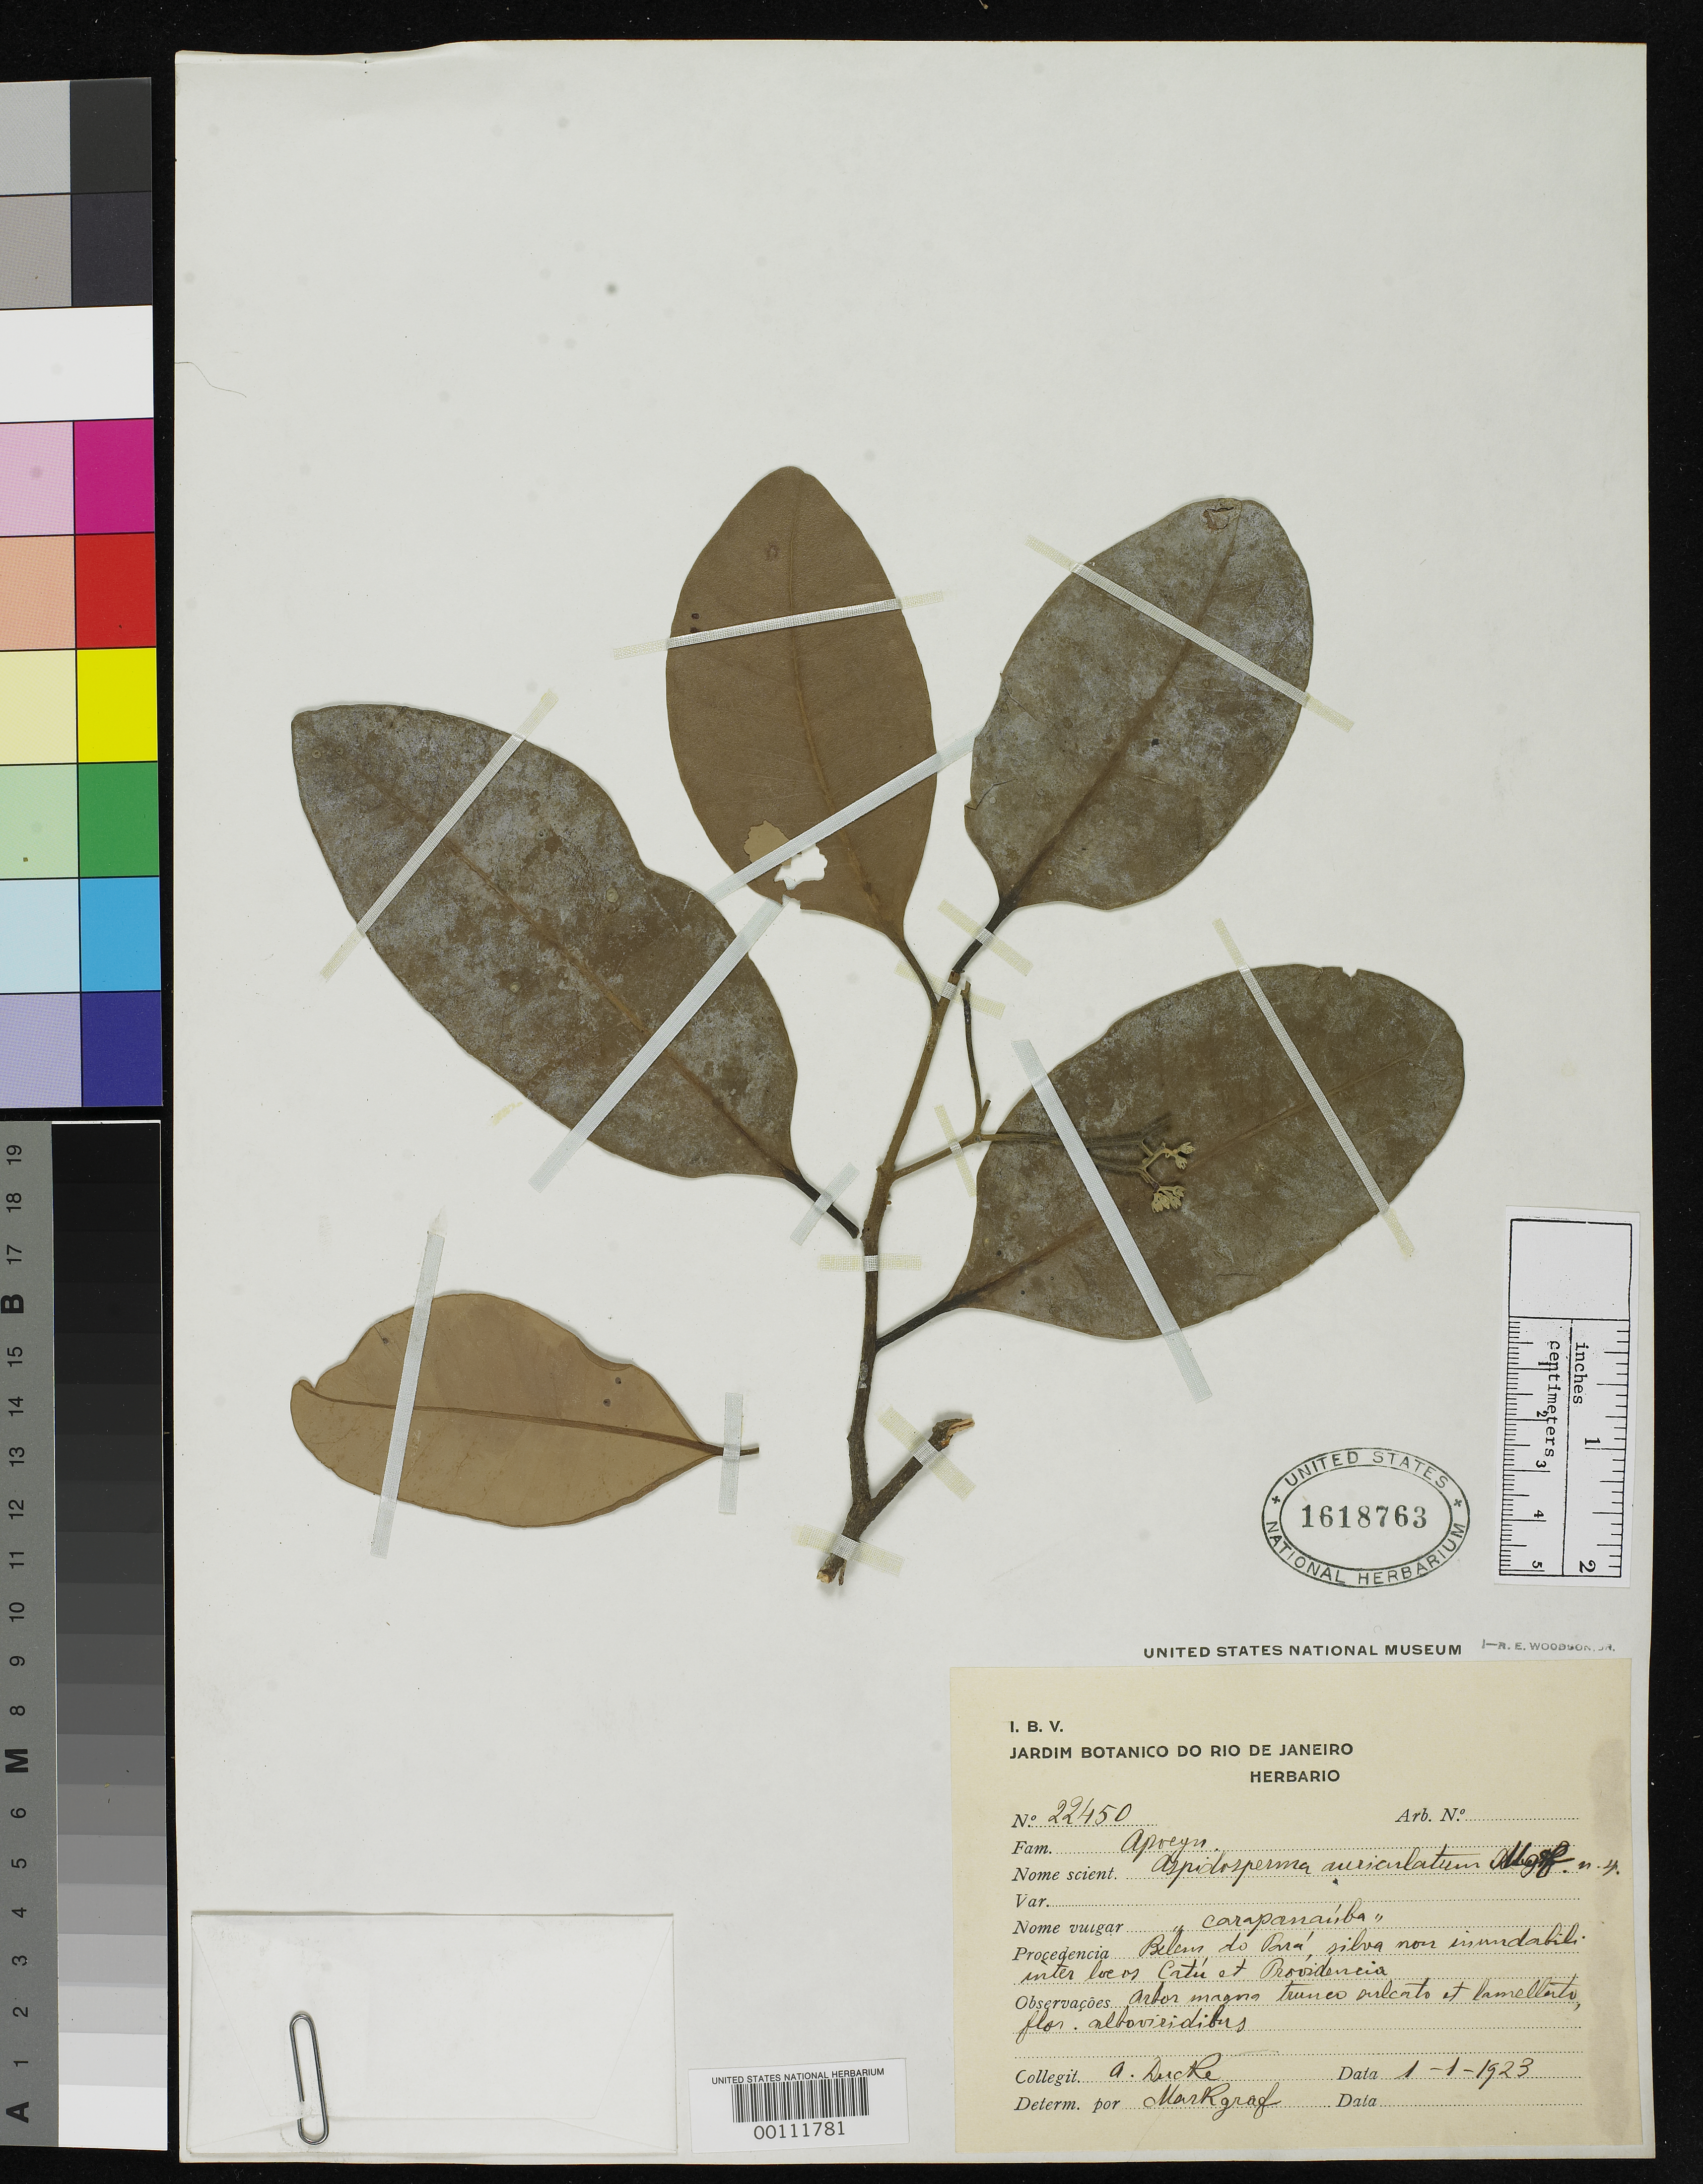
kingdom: Plantae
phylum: Tracheophyta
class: Magnoliopsida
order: Gentianales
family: Apocynaceae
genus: Aspidosperma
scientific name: Aspidosperma auriculatum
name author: Markgr.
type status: Isotype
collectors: A. Ducke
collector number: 22450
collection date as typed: Jan 1923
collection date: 1923-01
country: Brazil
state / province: Pará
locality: Belem.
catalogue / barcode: US 1618763